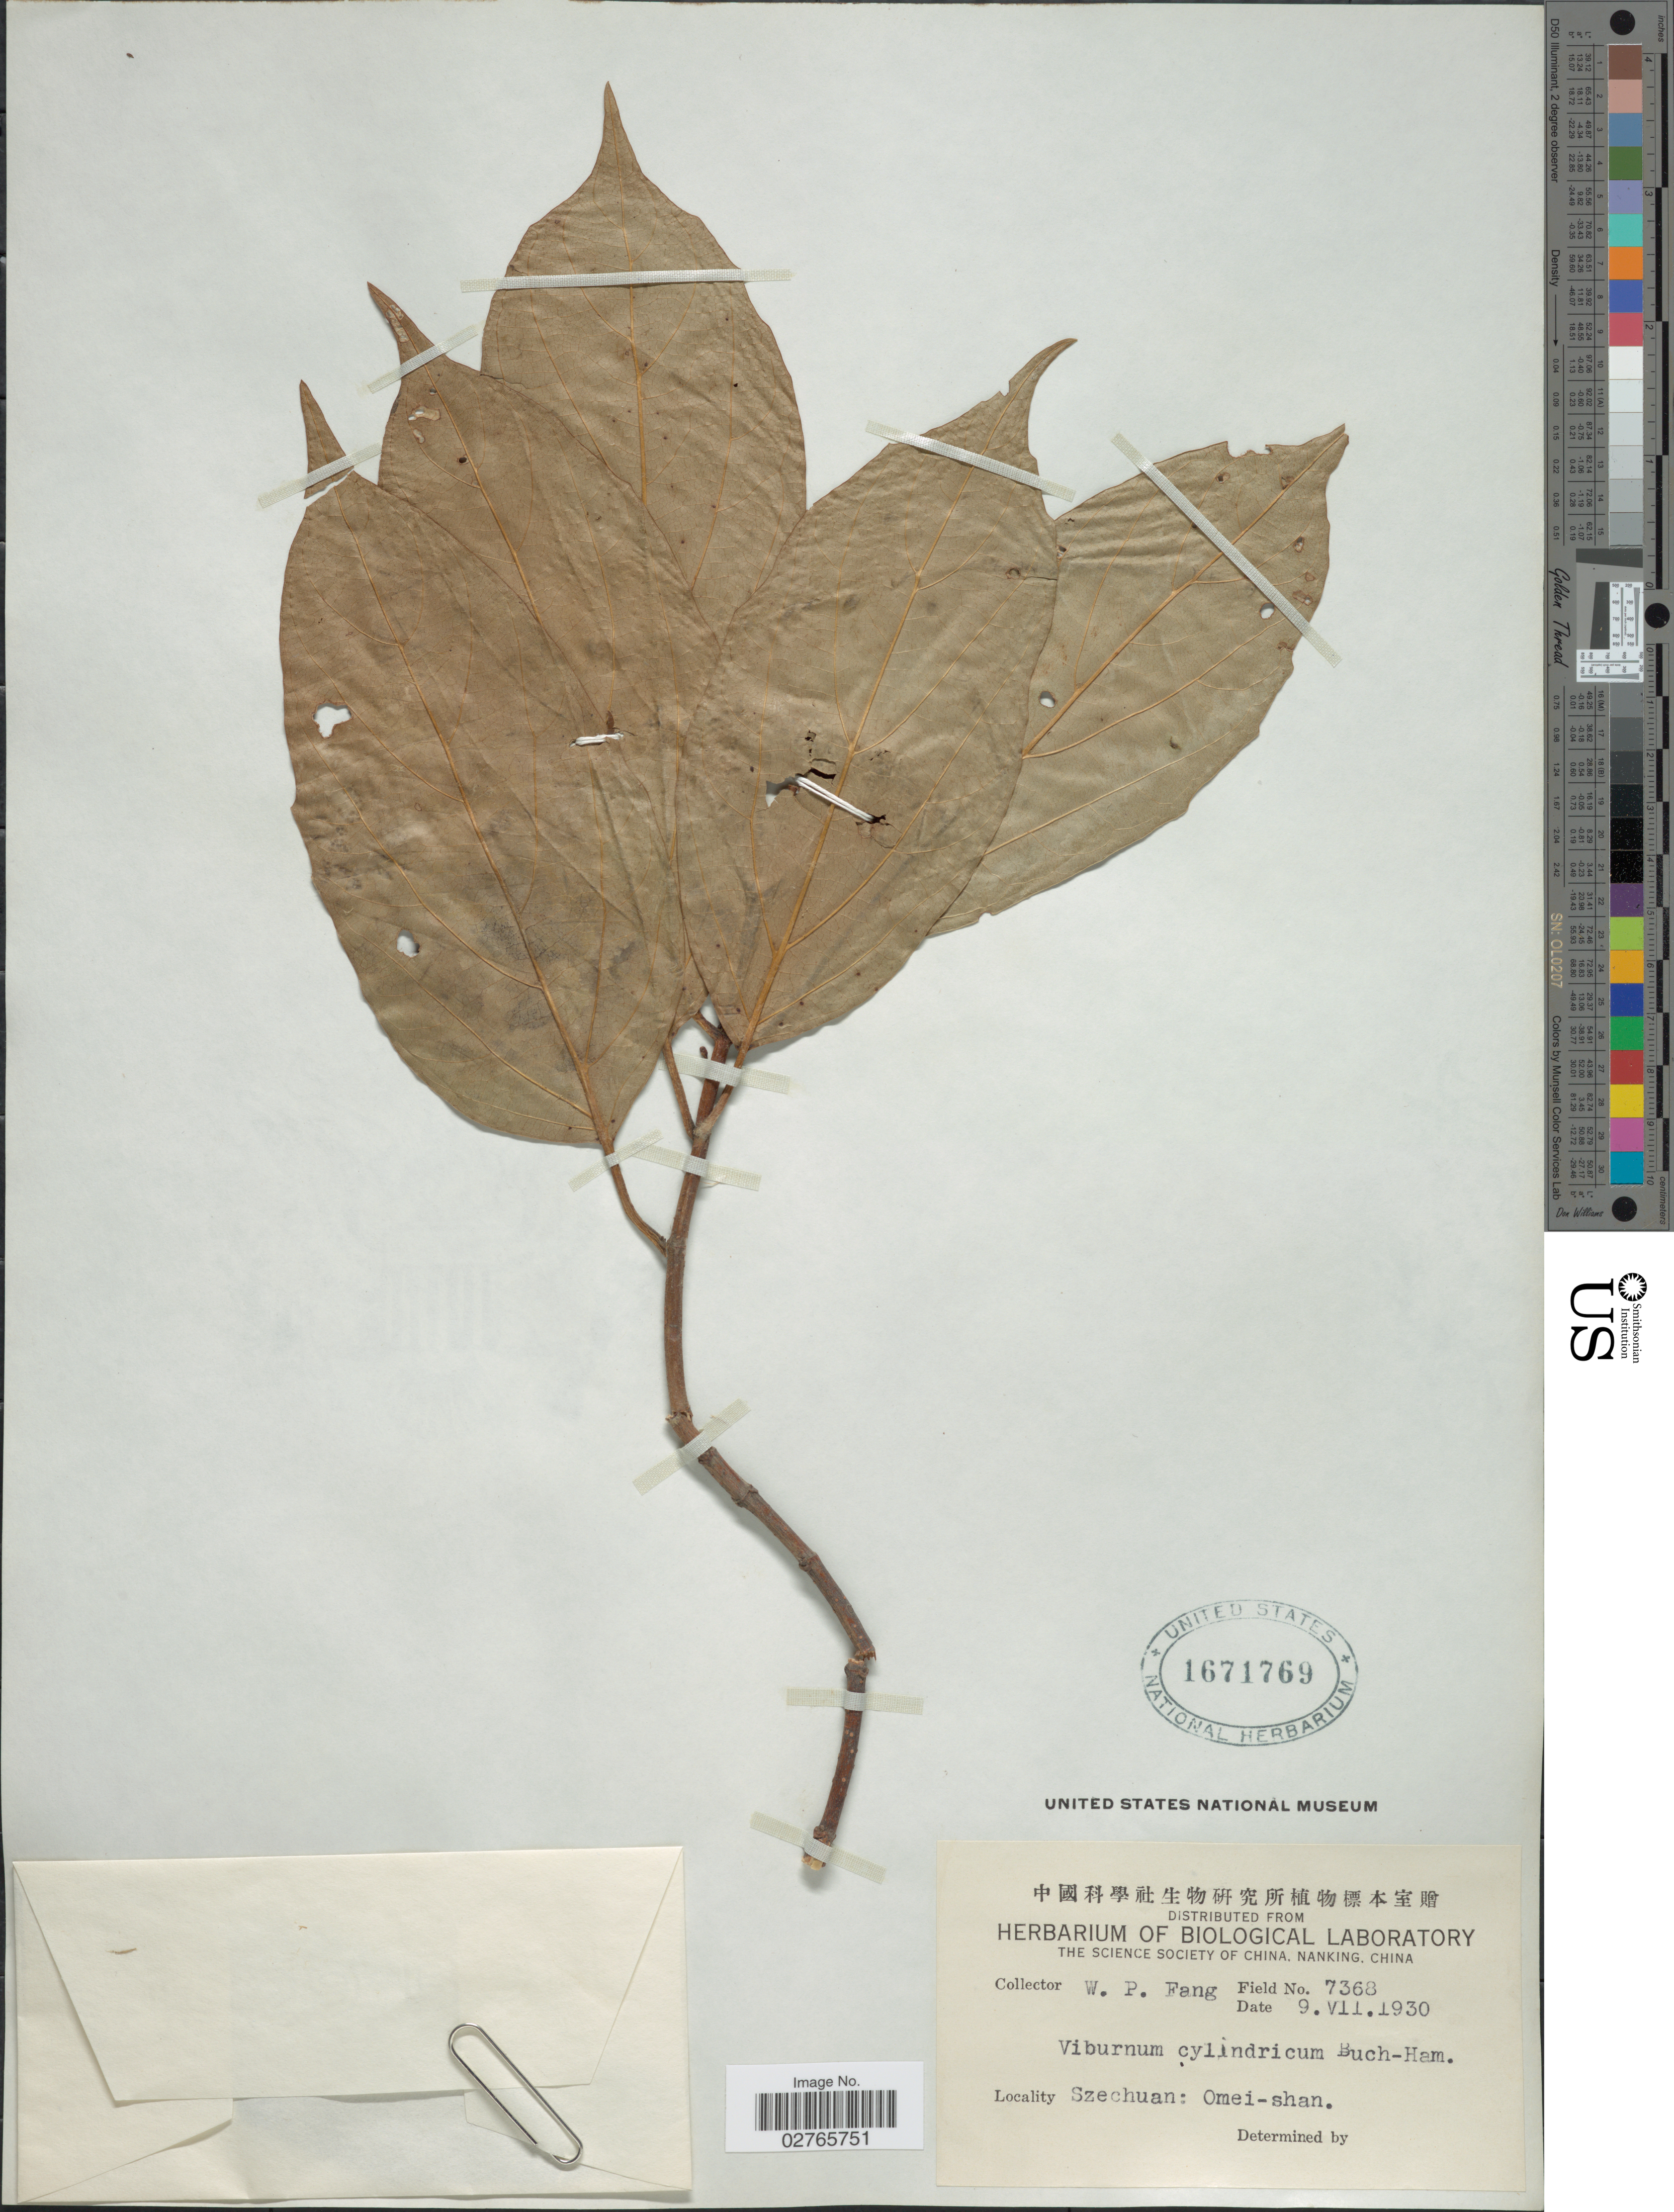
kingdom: Plantae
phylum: Tracheophyta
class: Magnoliopsida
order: Dipsacales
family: Viburnaceae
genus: Viburnum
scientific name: Viburnum cylindricum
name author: Buch.-Ham.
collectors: W. P. Fang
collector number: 7368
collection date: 1930-07-09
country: China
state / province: Sichuan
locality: Szechuan: Omei-shan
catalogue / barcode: US 1671769